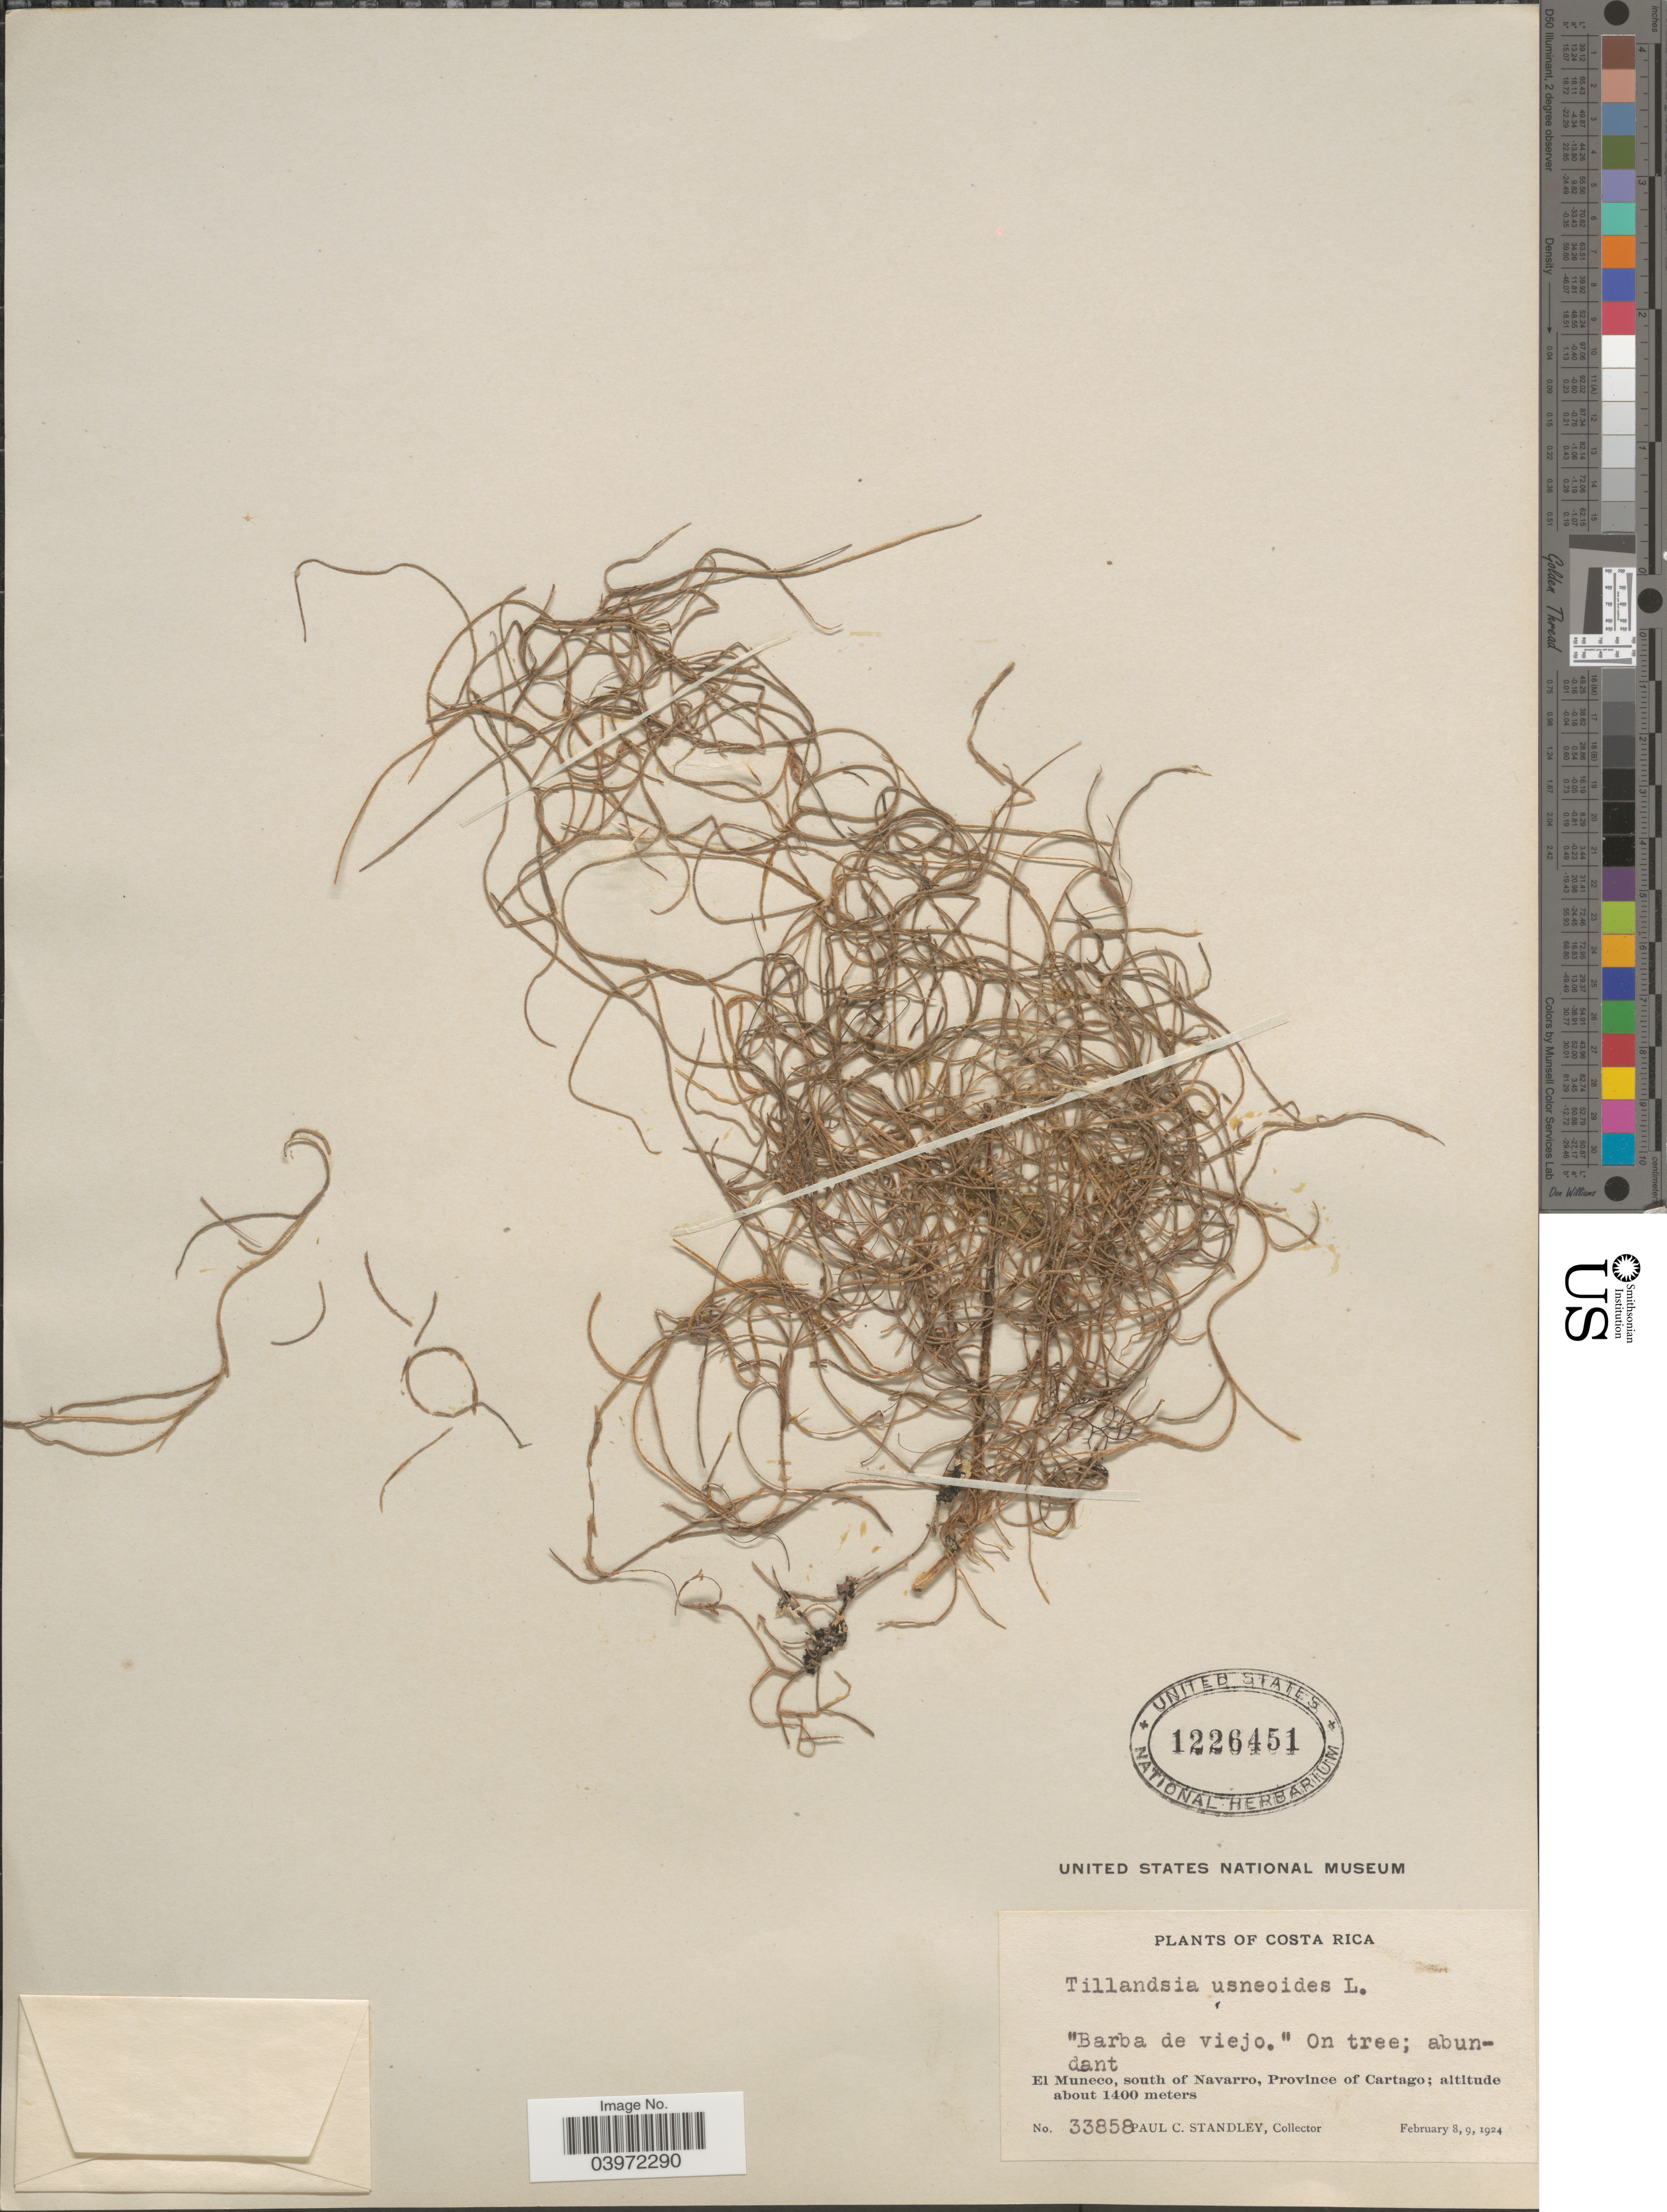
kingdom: Plantae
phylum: Tracheophyta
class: Liliopsida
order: Poales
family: Bromeliaceae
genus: Tillandsia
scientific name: Tillandsia usneoides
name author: (L.) L.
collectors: P. C. Standley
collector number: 33858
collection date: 1924-02-08/1924-02-09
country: Costa Rica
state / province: Cartago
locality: El Muneco, south of Navarro.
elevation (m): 1400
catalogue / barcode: US 1226451